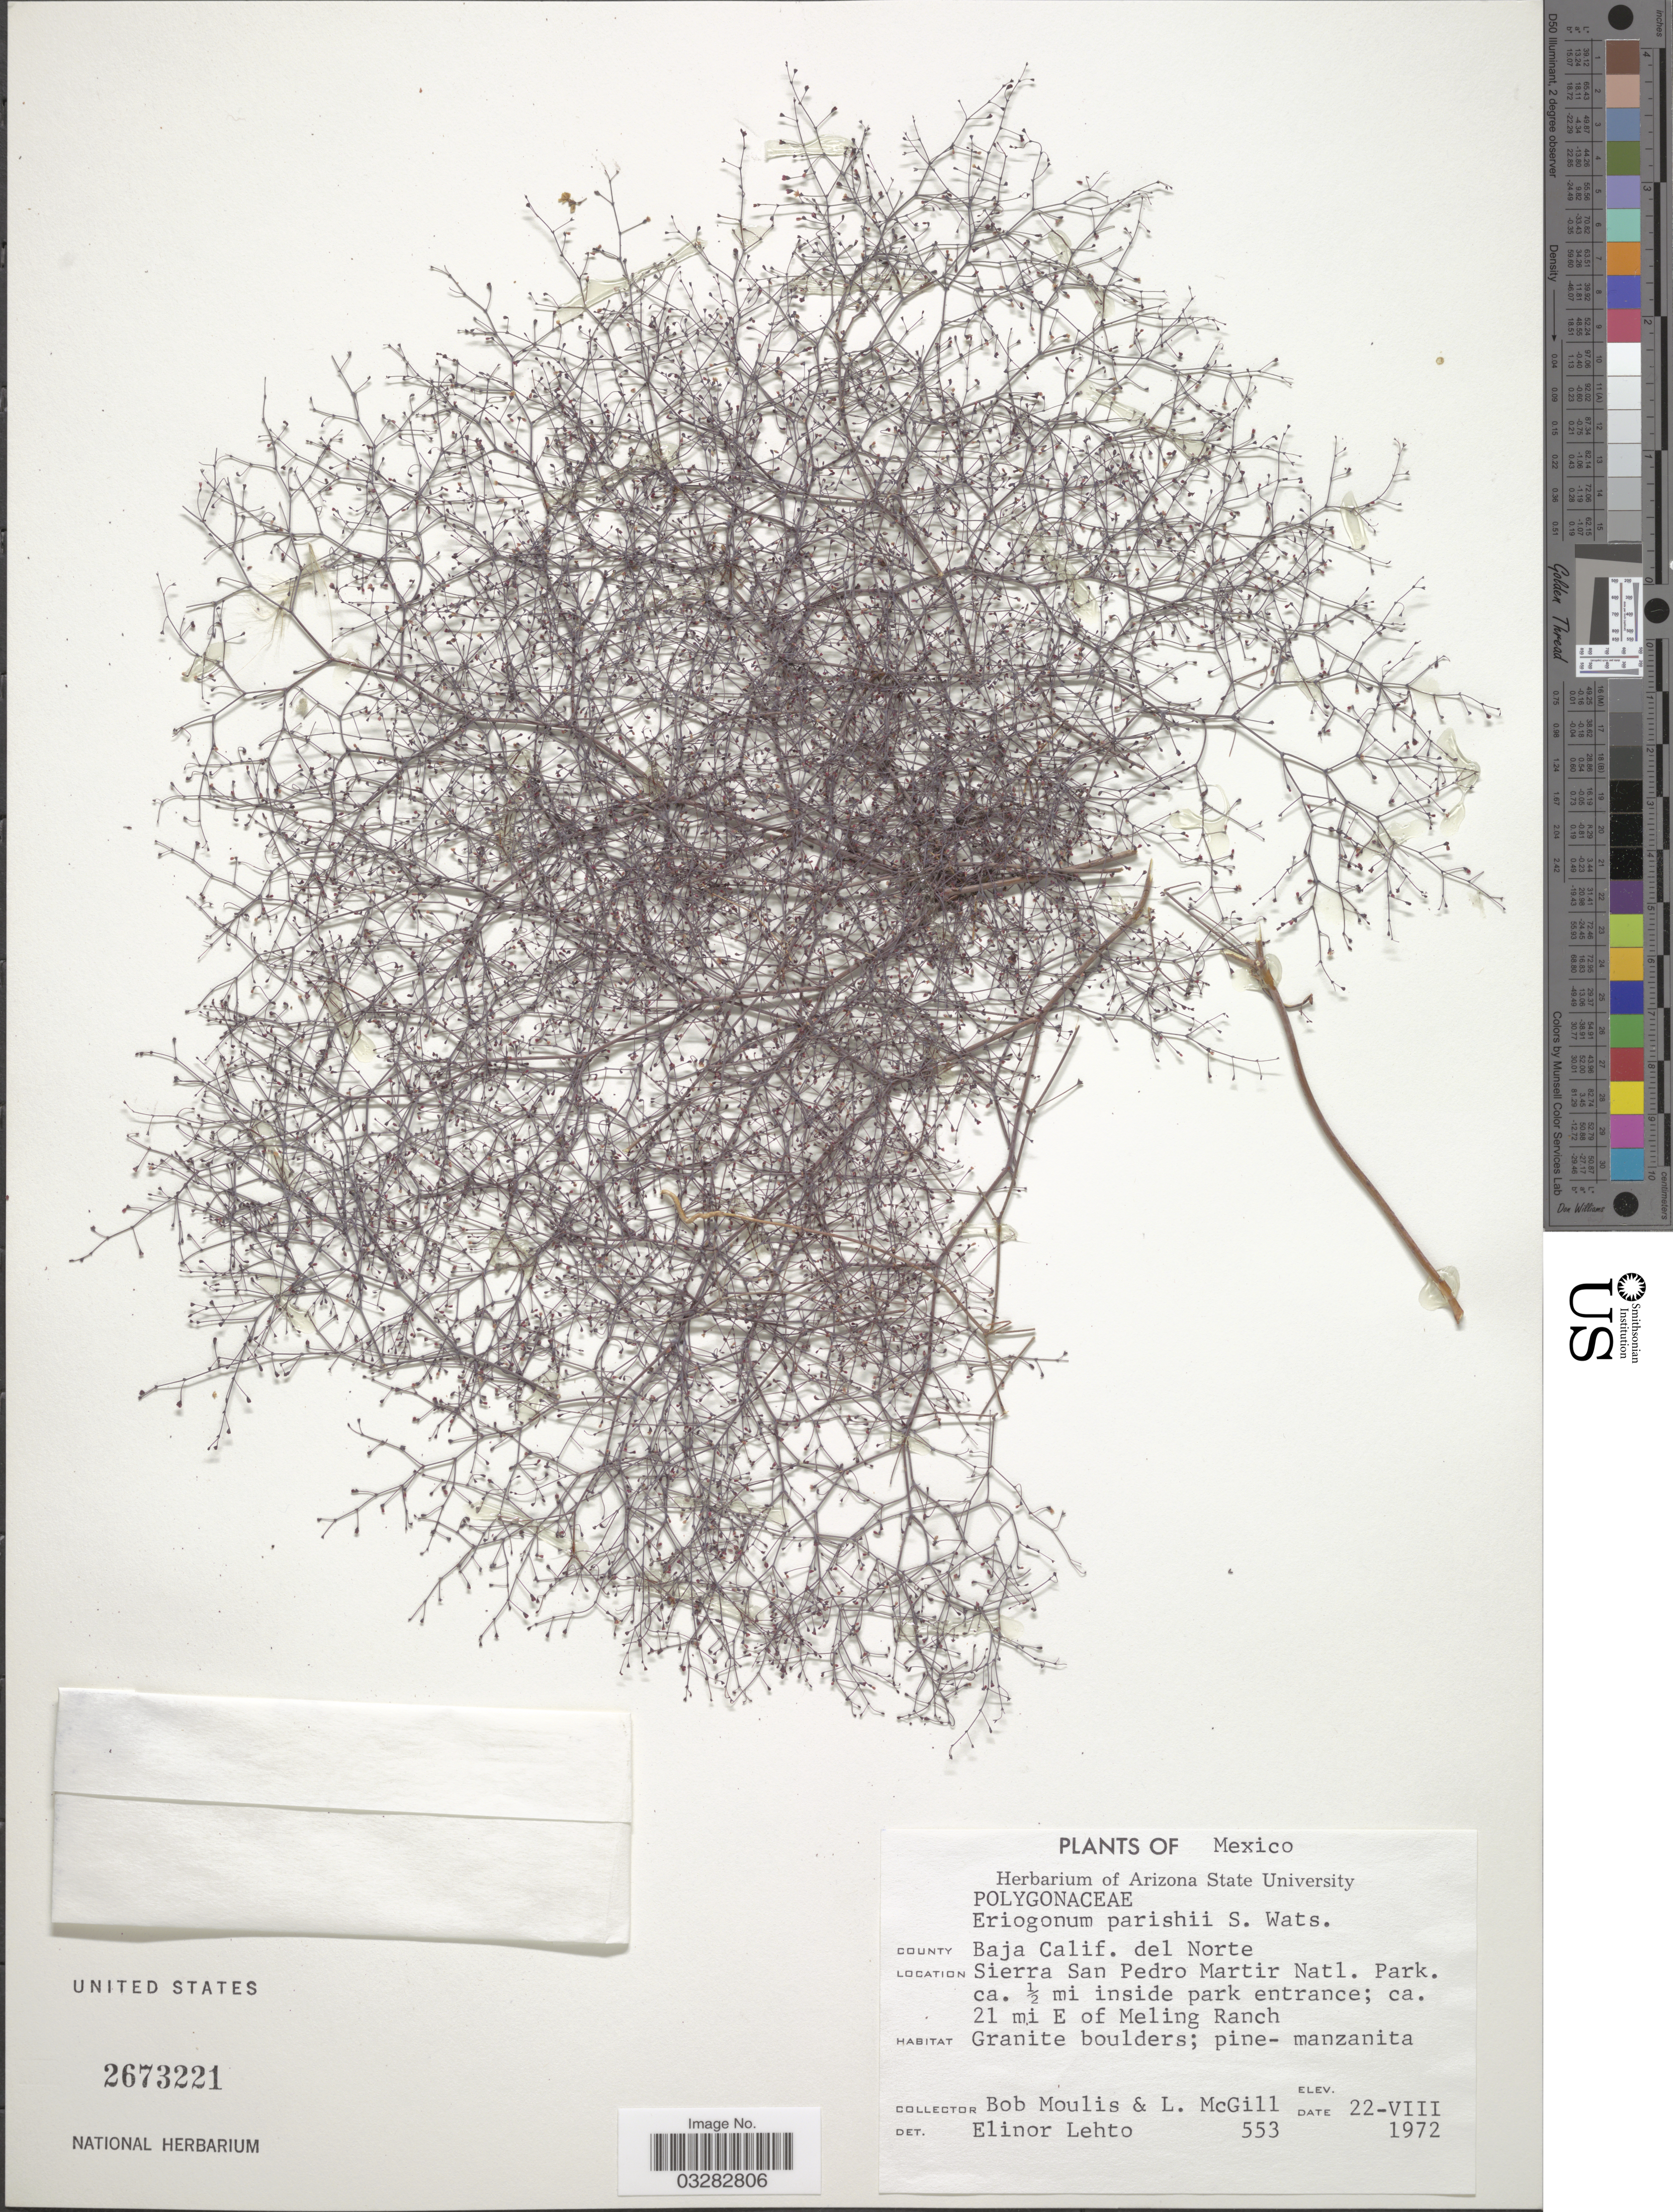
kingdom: Plantae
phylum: Tracheophyta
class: Magnoliopsida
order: Caryophyllales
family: Polygonaceae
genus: Eriogonum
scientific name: Eriogonum parishii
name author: S. Watson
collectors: B. Moulis & L. McGill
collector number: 553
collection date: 1972-08-22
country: Mexico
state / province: Baja California Norte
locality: Sierra San Pedro Martir Natl. Park. ca. ½ mi inside park entrance; ca. 21 mi E of Meling Ranch.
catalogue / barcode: US 2673221